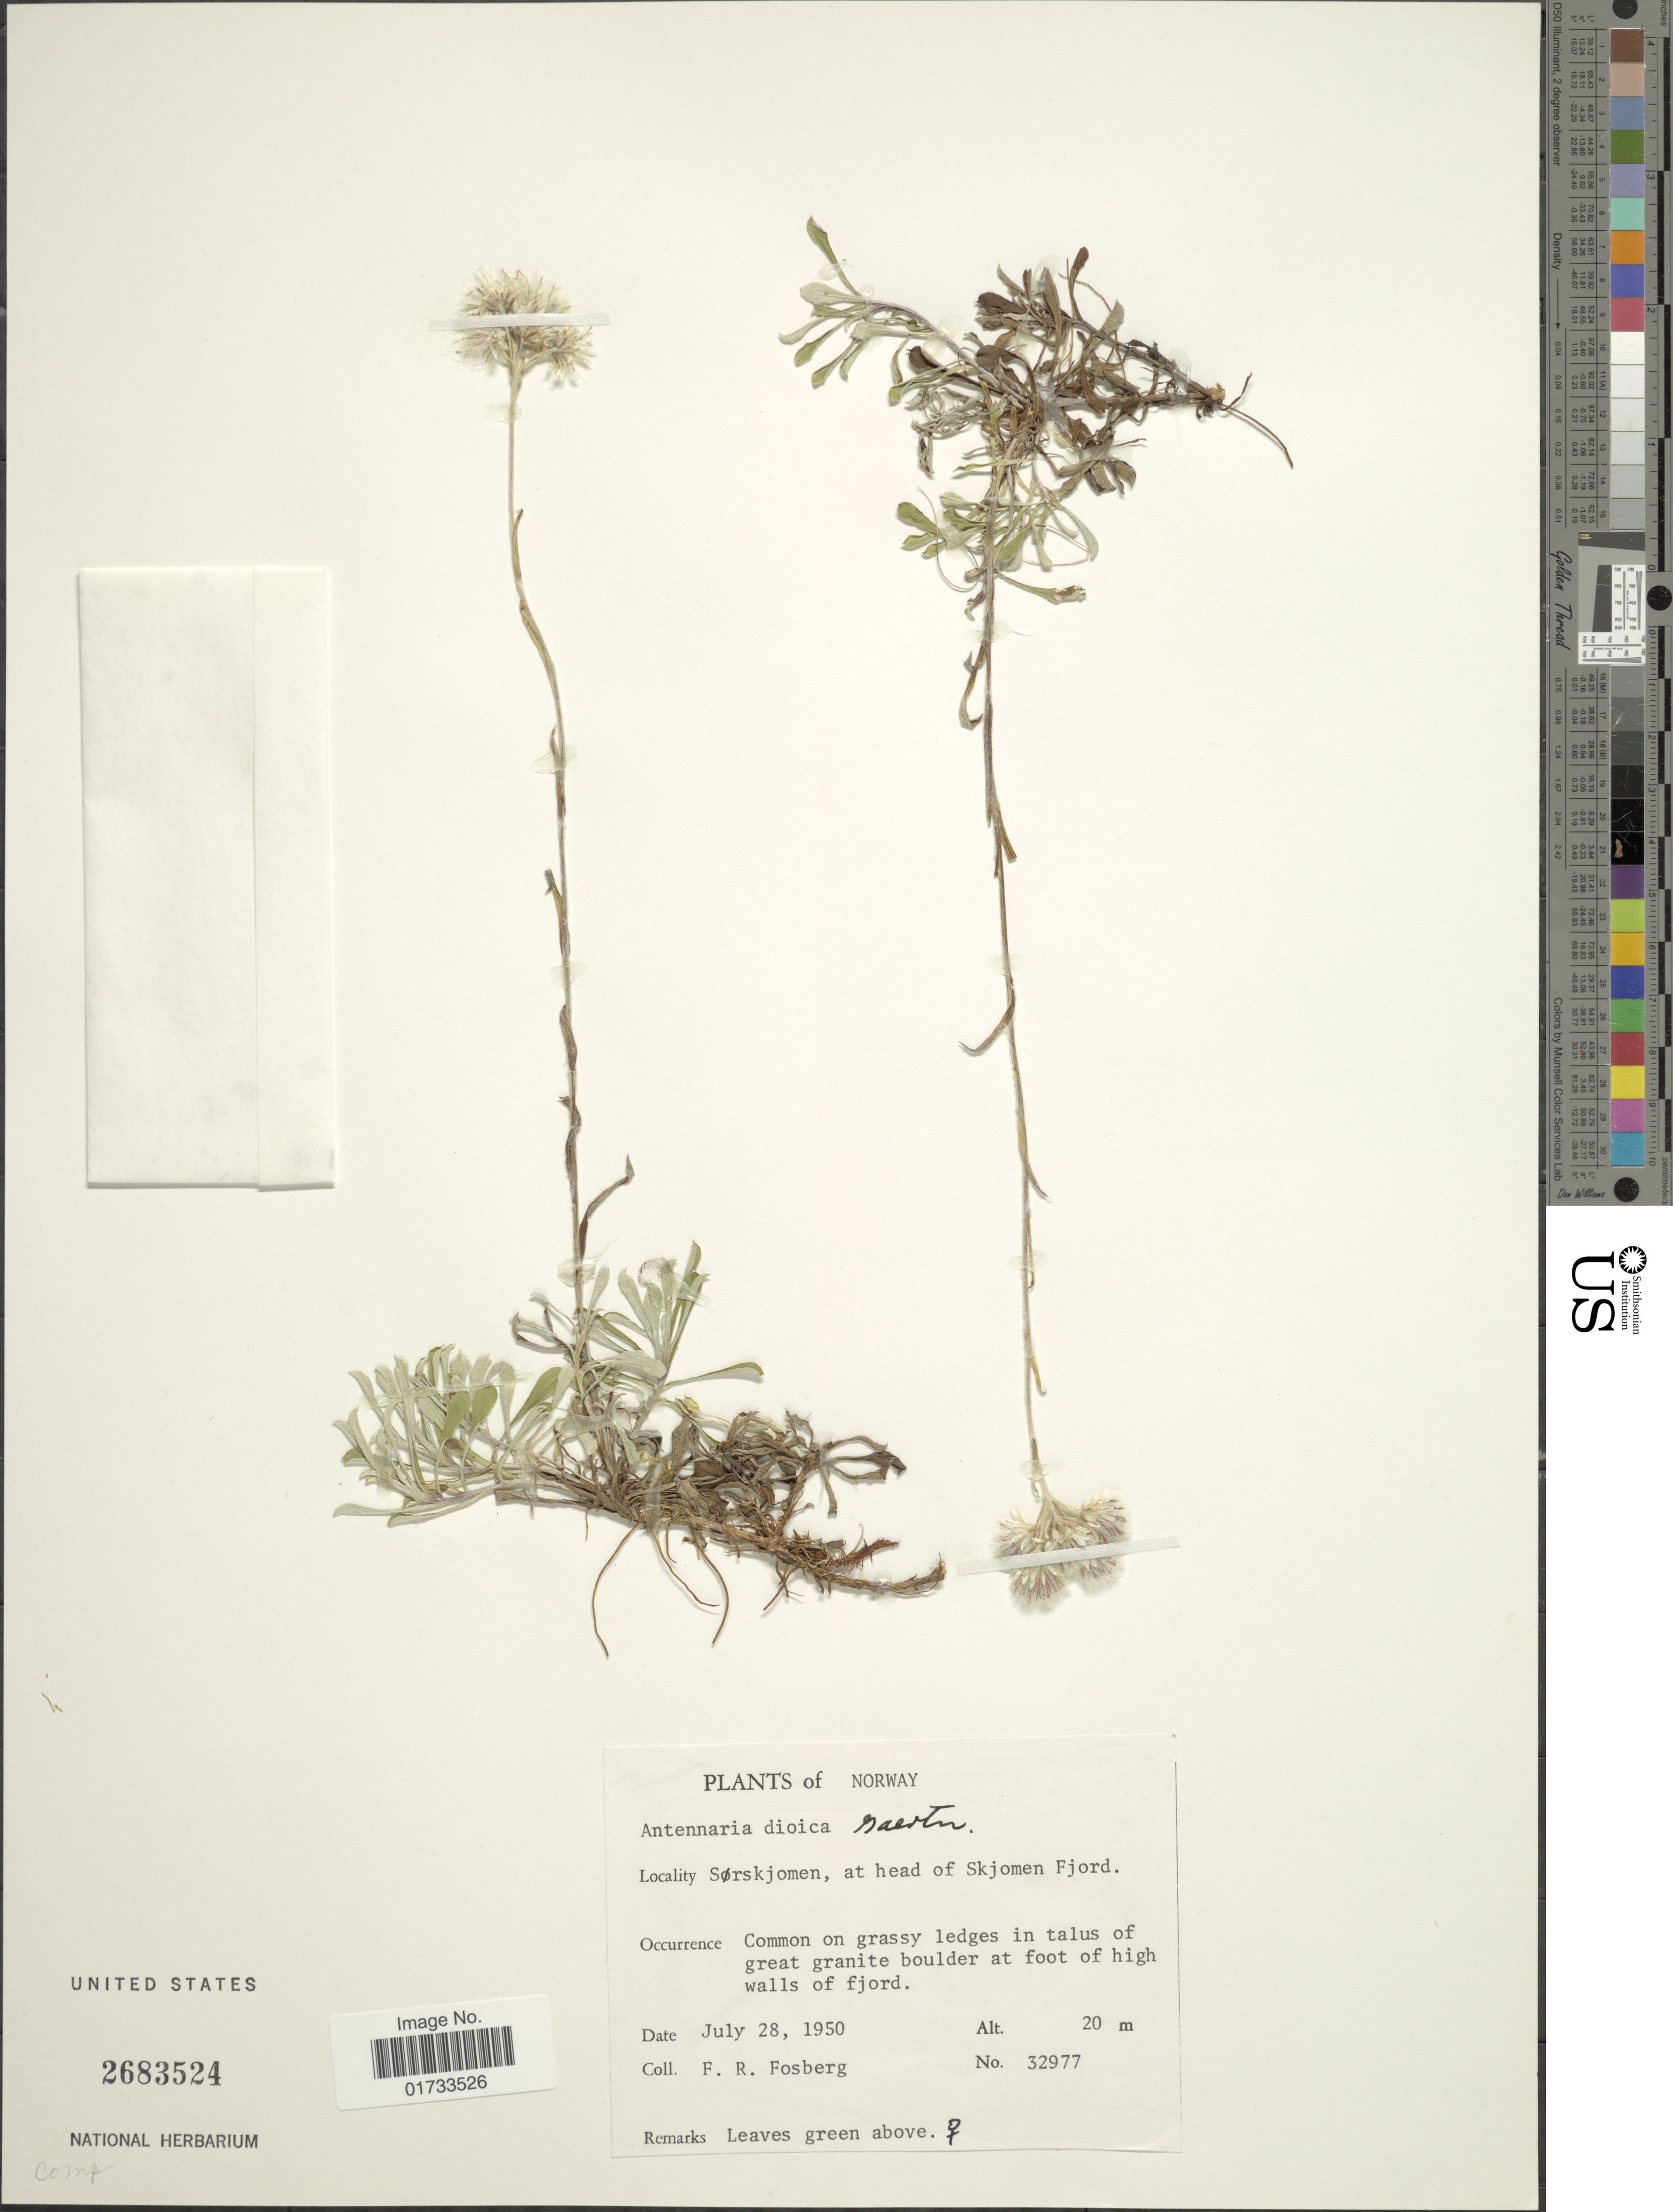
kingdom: Plantae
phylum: Tracheophyta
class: Magnoliopsida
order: Asterales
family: Asteraceae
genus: Antennaria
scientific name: Antennaria dioica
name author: (L.) Gaertn.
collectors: F. R. Fosberg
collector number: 32977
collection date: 1950-07-28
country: Norway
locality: Sørskjomen, at head of Skjomen Fjord, common on grasy ledges in talus of great granite boulder at foot of high walls of fjord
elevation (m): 20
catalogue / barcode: US 2683524